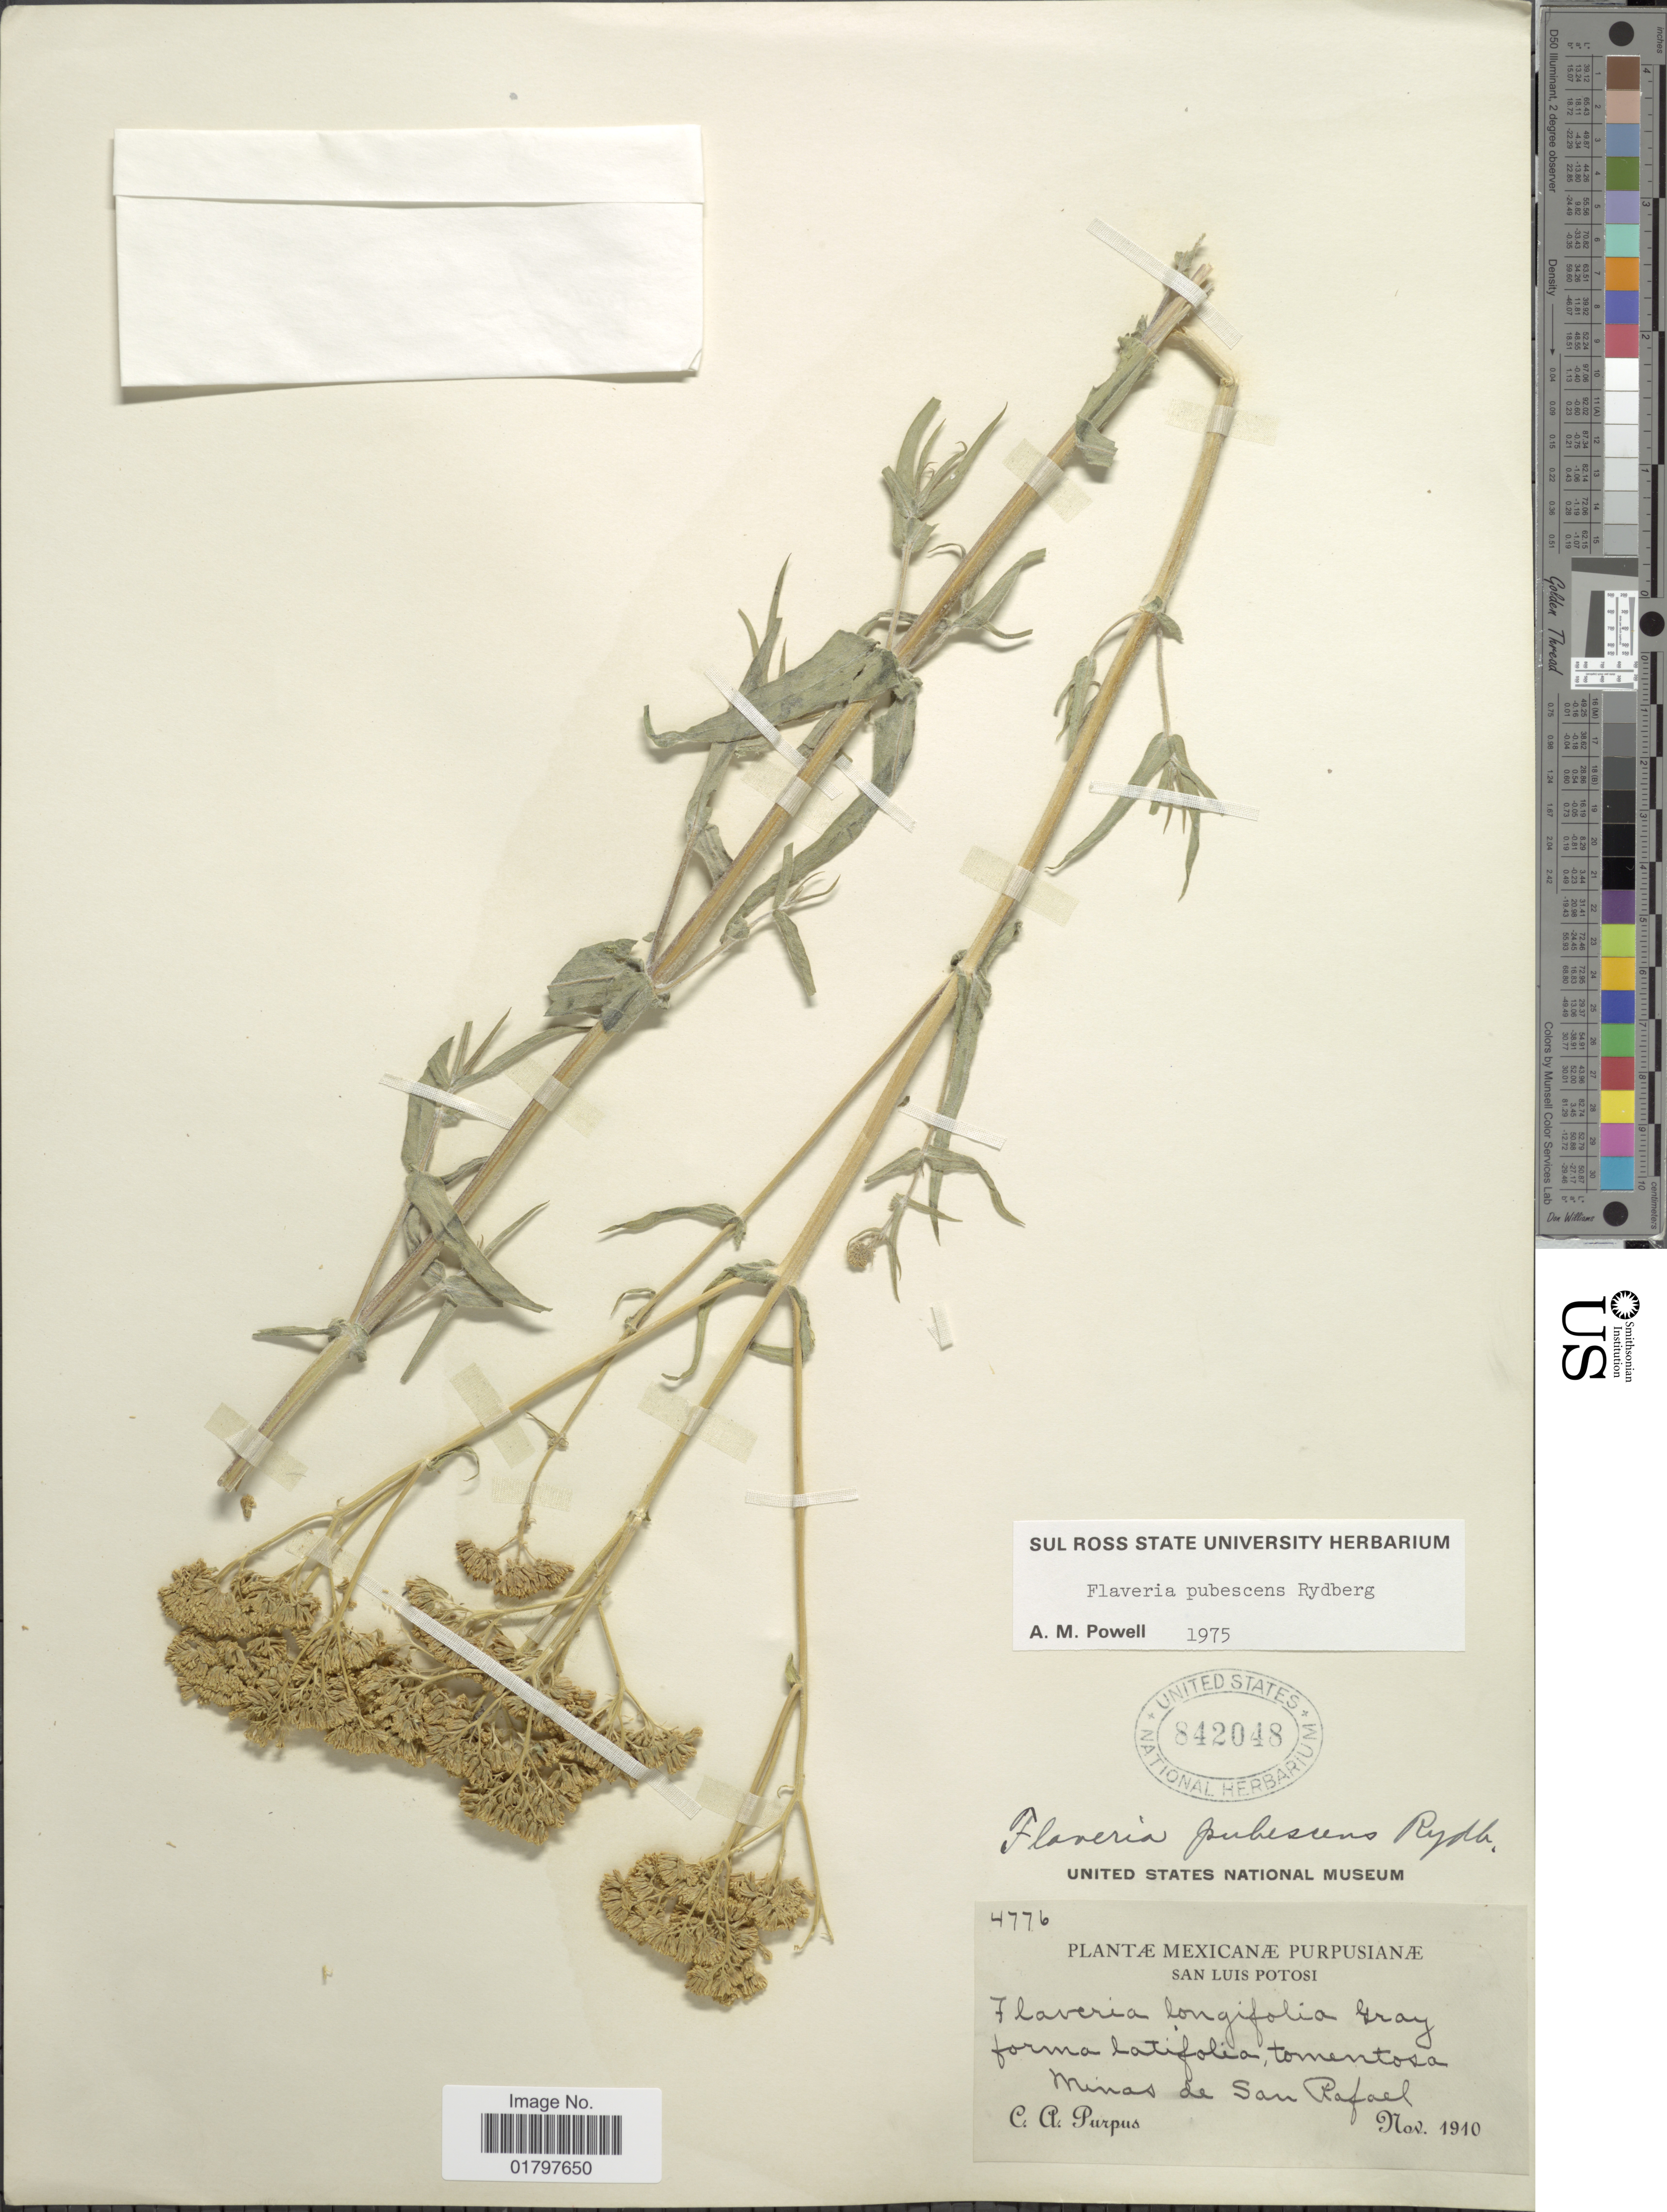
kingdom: Plantae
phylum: Tracheophyta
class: Magnoliopsida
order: Asterales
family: Asteraceae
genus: Flaveria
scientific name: Flaveria pubescens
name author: Rydb.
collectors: C. A. Purpus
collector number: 4776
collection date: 1910-11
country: Mexico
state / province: San Luis Potosí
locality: Minas de San Rafael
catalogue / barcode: US 842048